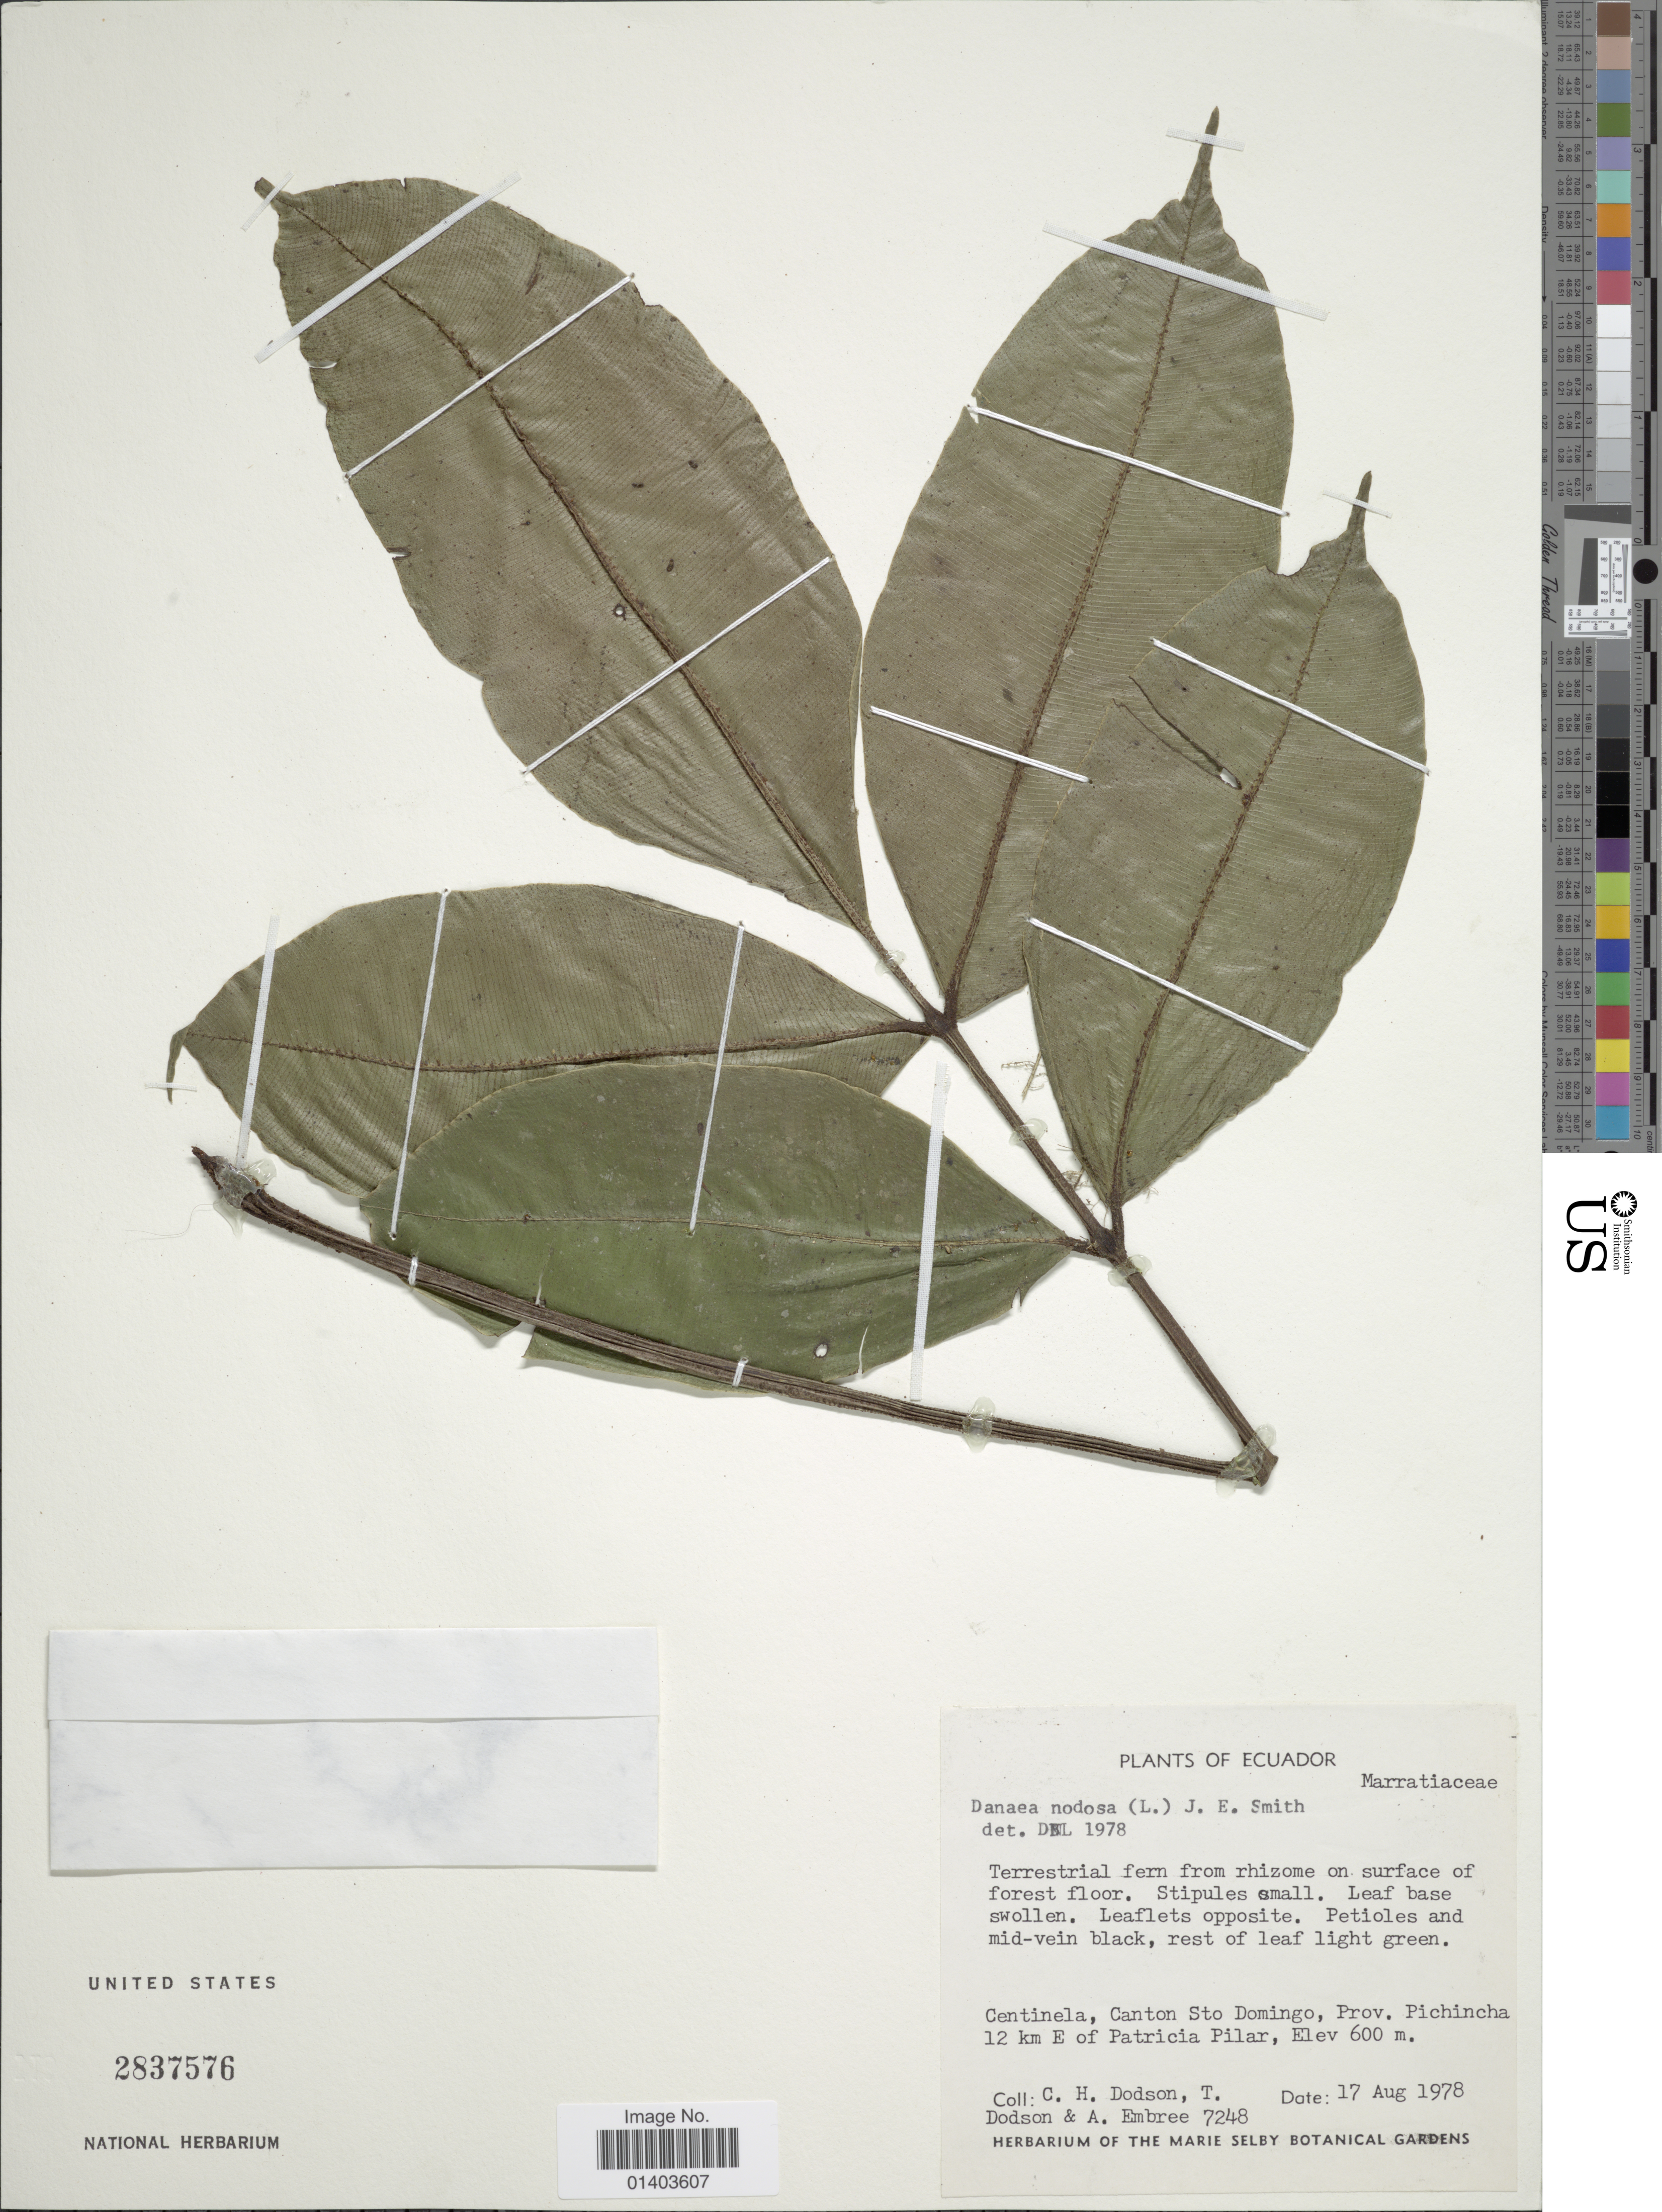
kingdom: Plantae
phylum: Tracheophyta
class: Polypodiopsida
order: Marattiales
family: Marattiaceae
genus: Danaea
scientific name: Danaea nodosa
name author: (L.) Sm.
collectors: C. H. Dodson, T. A. Dodson & A. Embree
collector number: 7248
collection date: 1978-08-17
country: Ecuador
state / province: Pichincha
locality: Centinela, canton Sto Domingo, 12 km E of Patricia Pilar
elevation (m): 600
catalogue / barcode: US 2837576